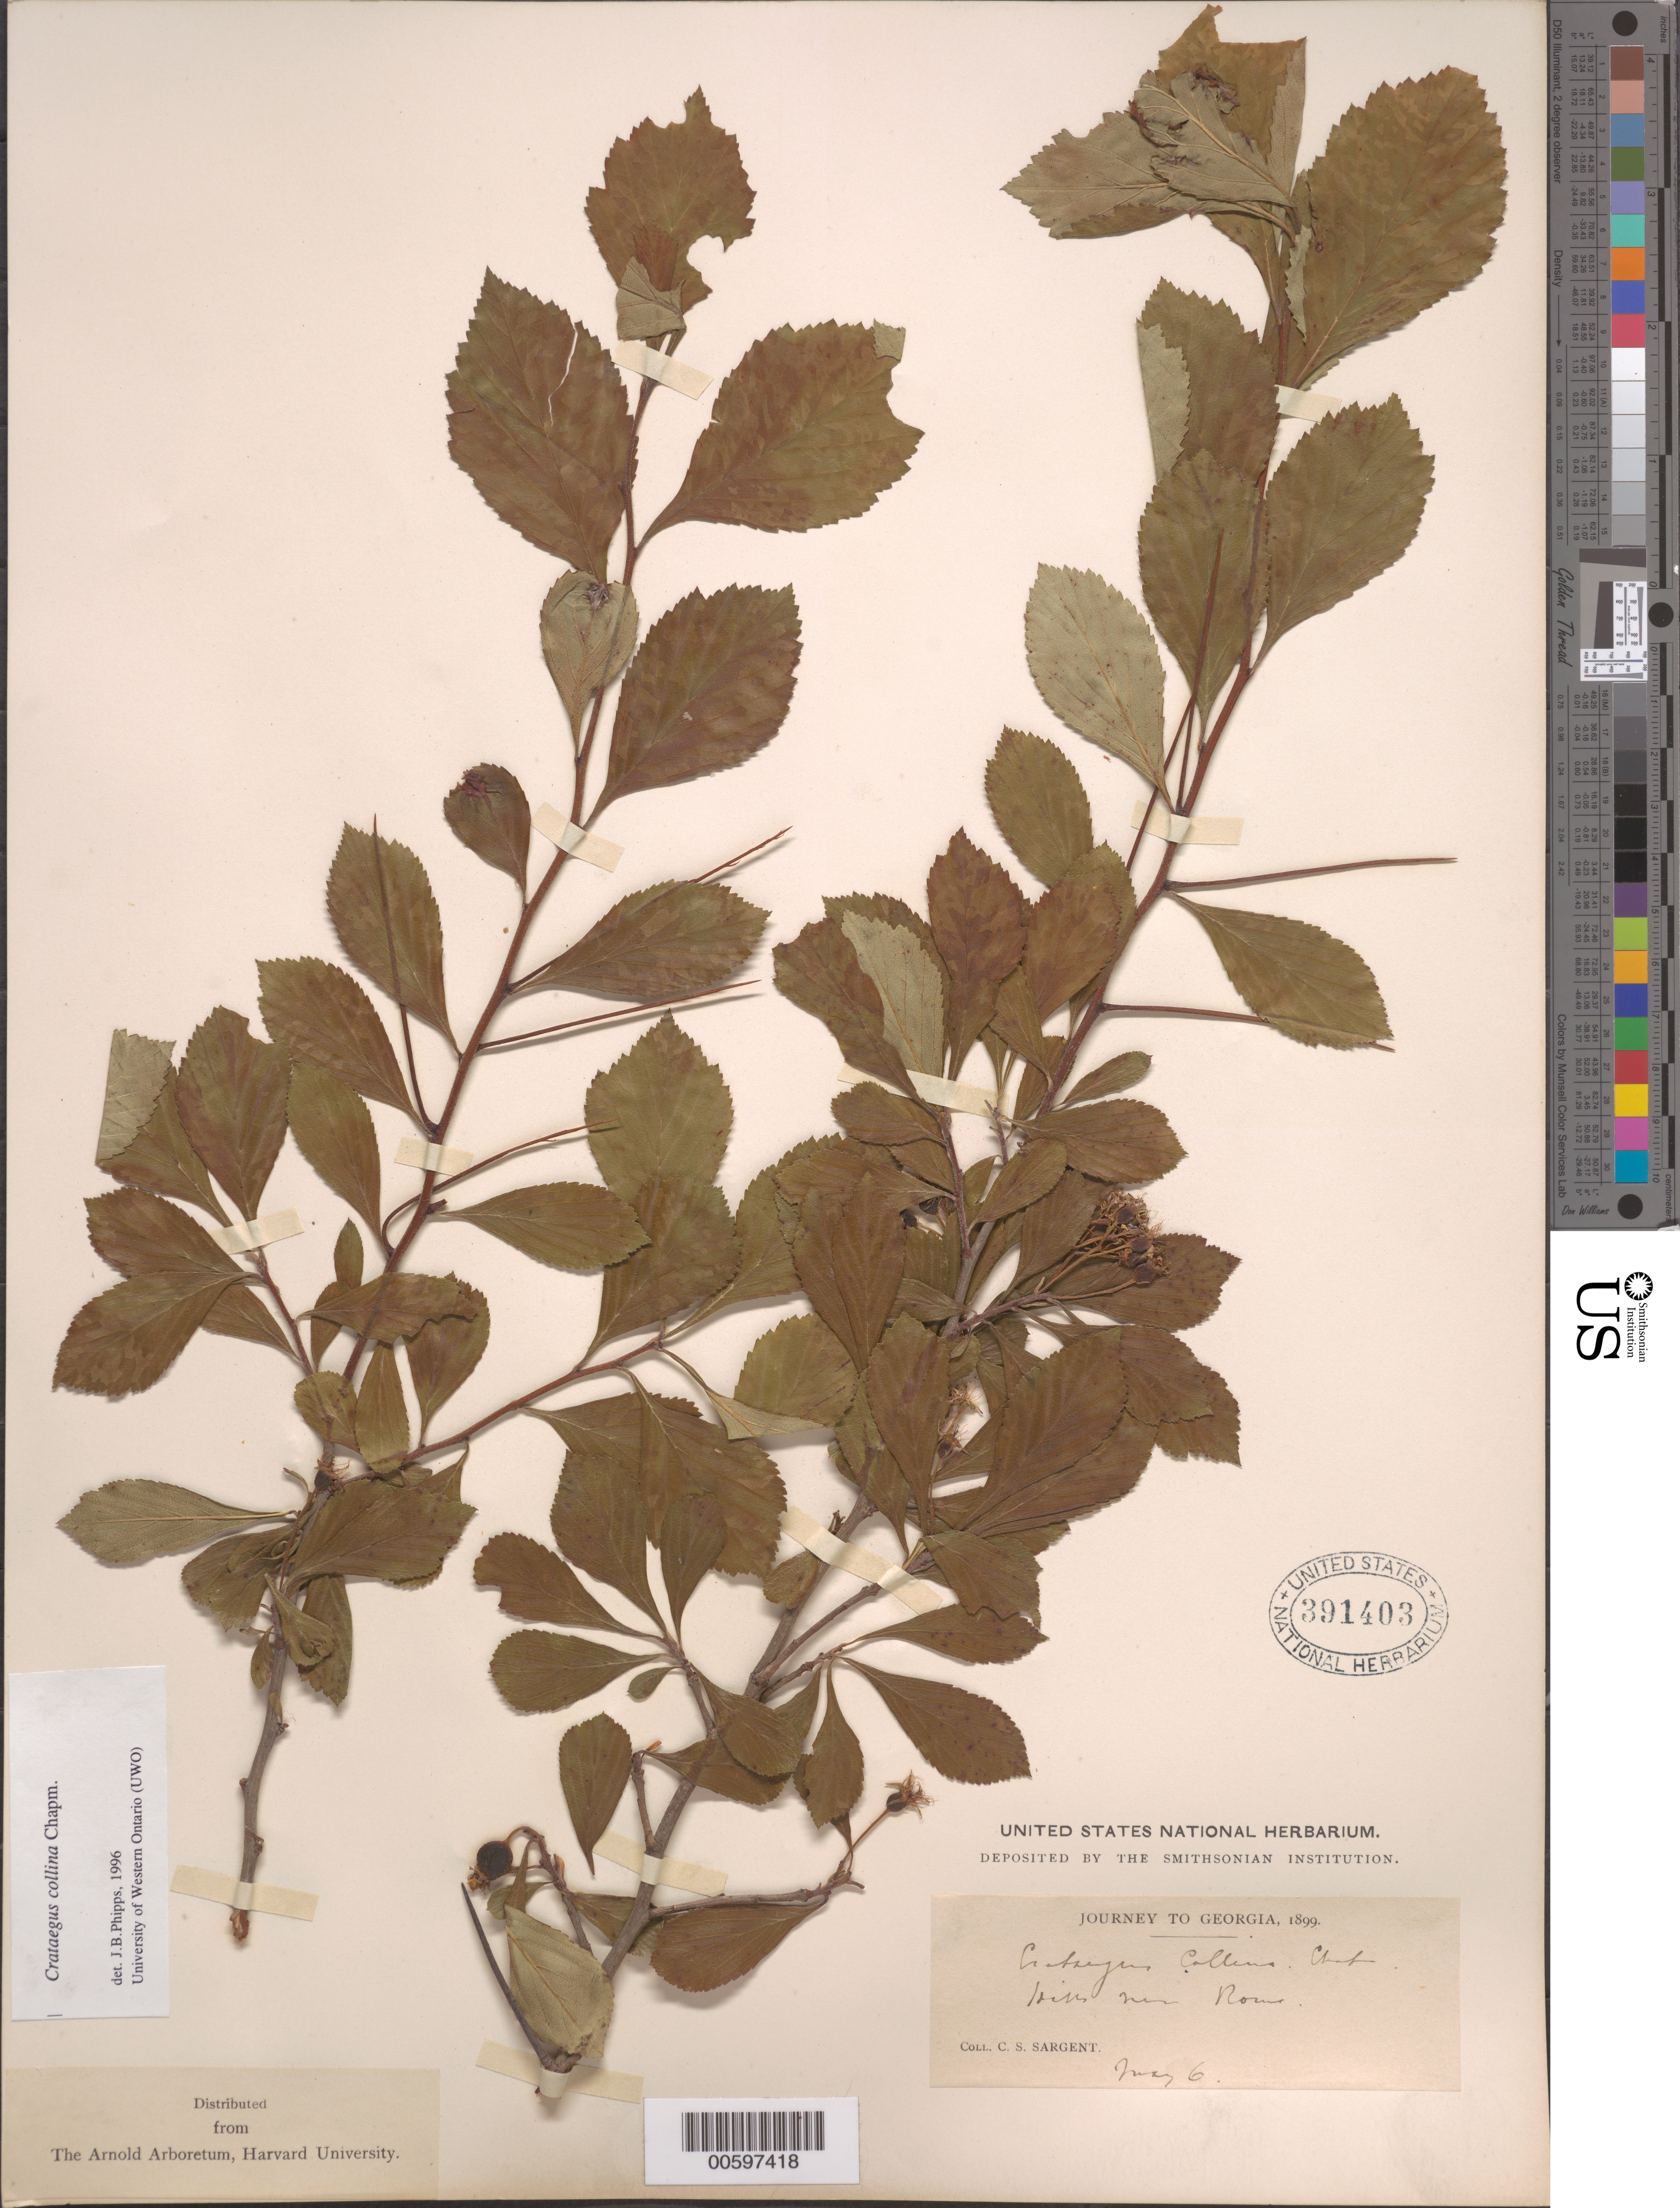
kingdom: Plantae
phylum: Tracheophyta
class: Magnoliopsida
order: Rosales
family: Rosaceae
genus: Crataegus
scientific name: Crataegus collina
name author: Chapm.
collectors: C. S. Sargent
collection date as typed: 06 May 1899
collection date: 1899-05-06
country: United States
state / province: Georgia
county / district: Floyd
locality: Hills near Rome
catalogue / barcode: US 391403